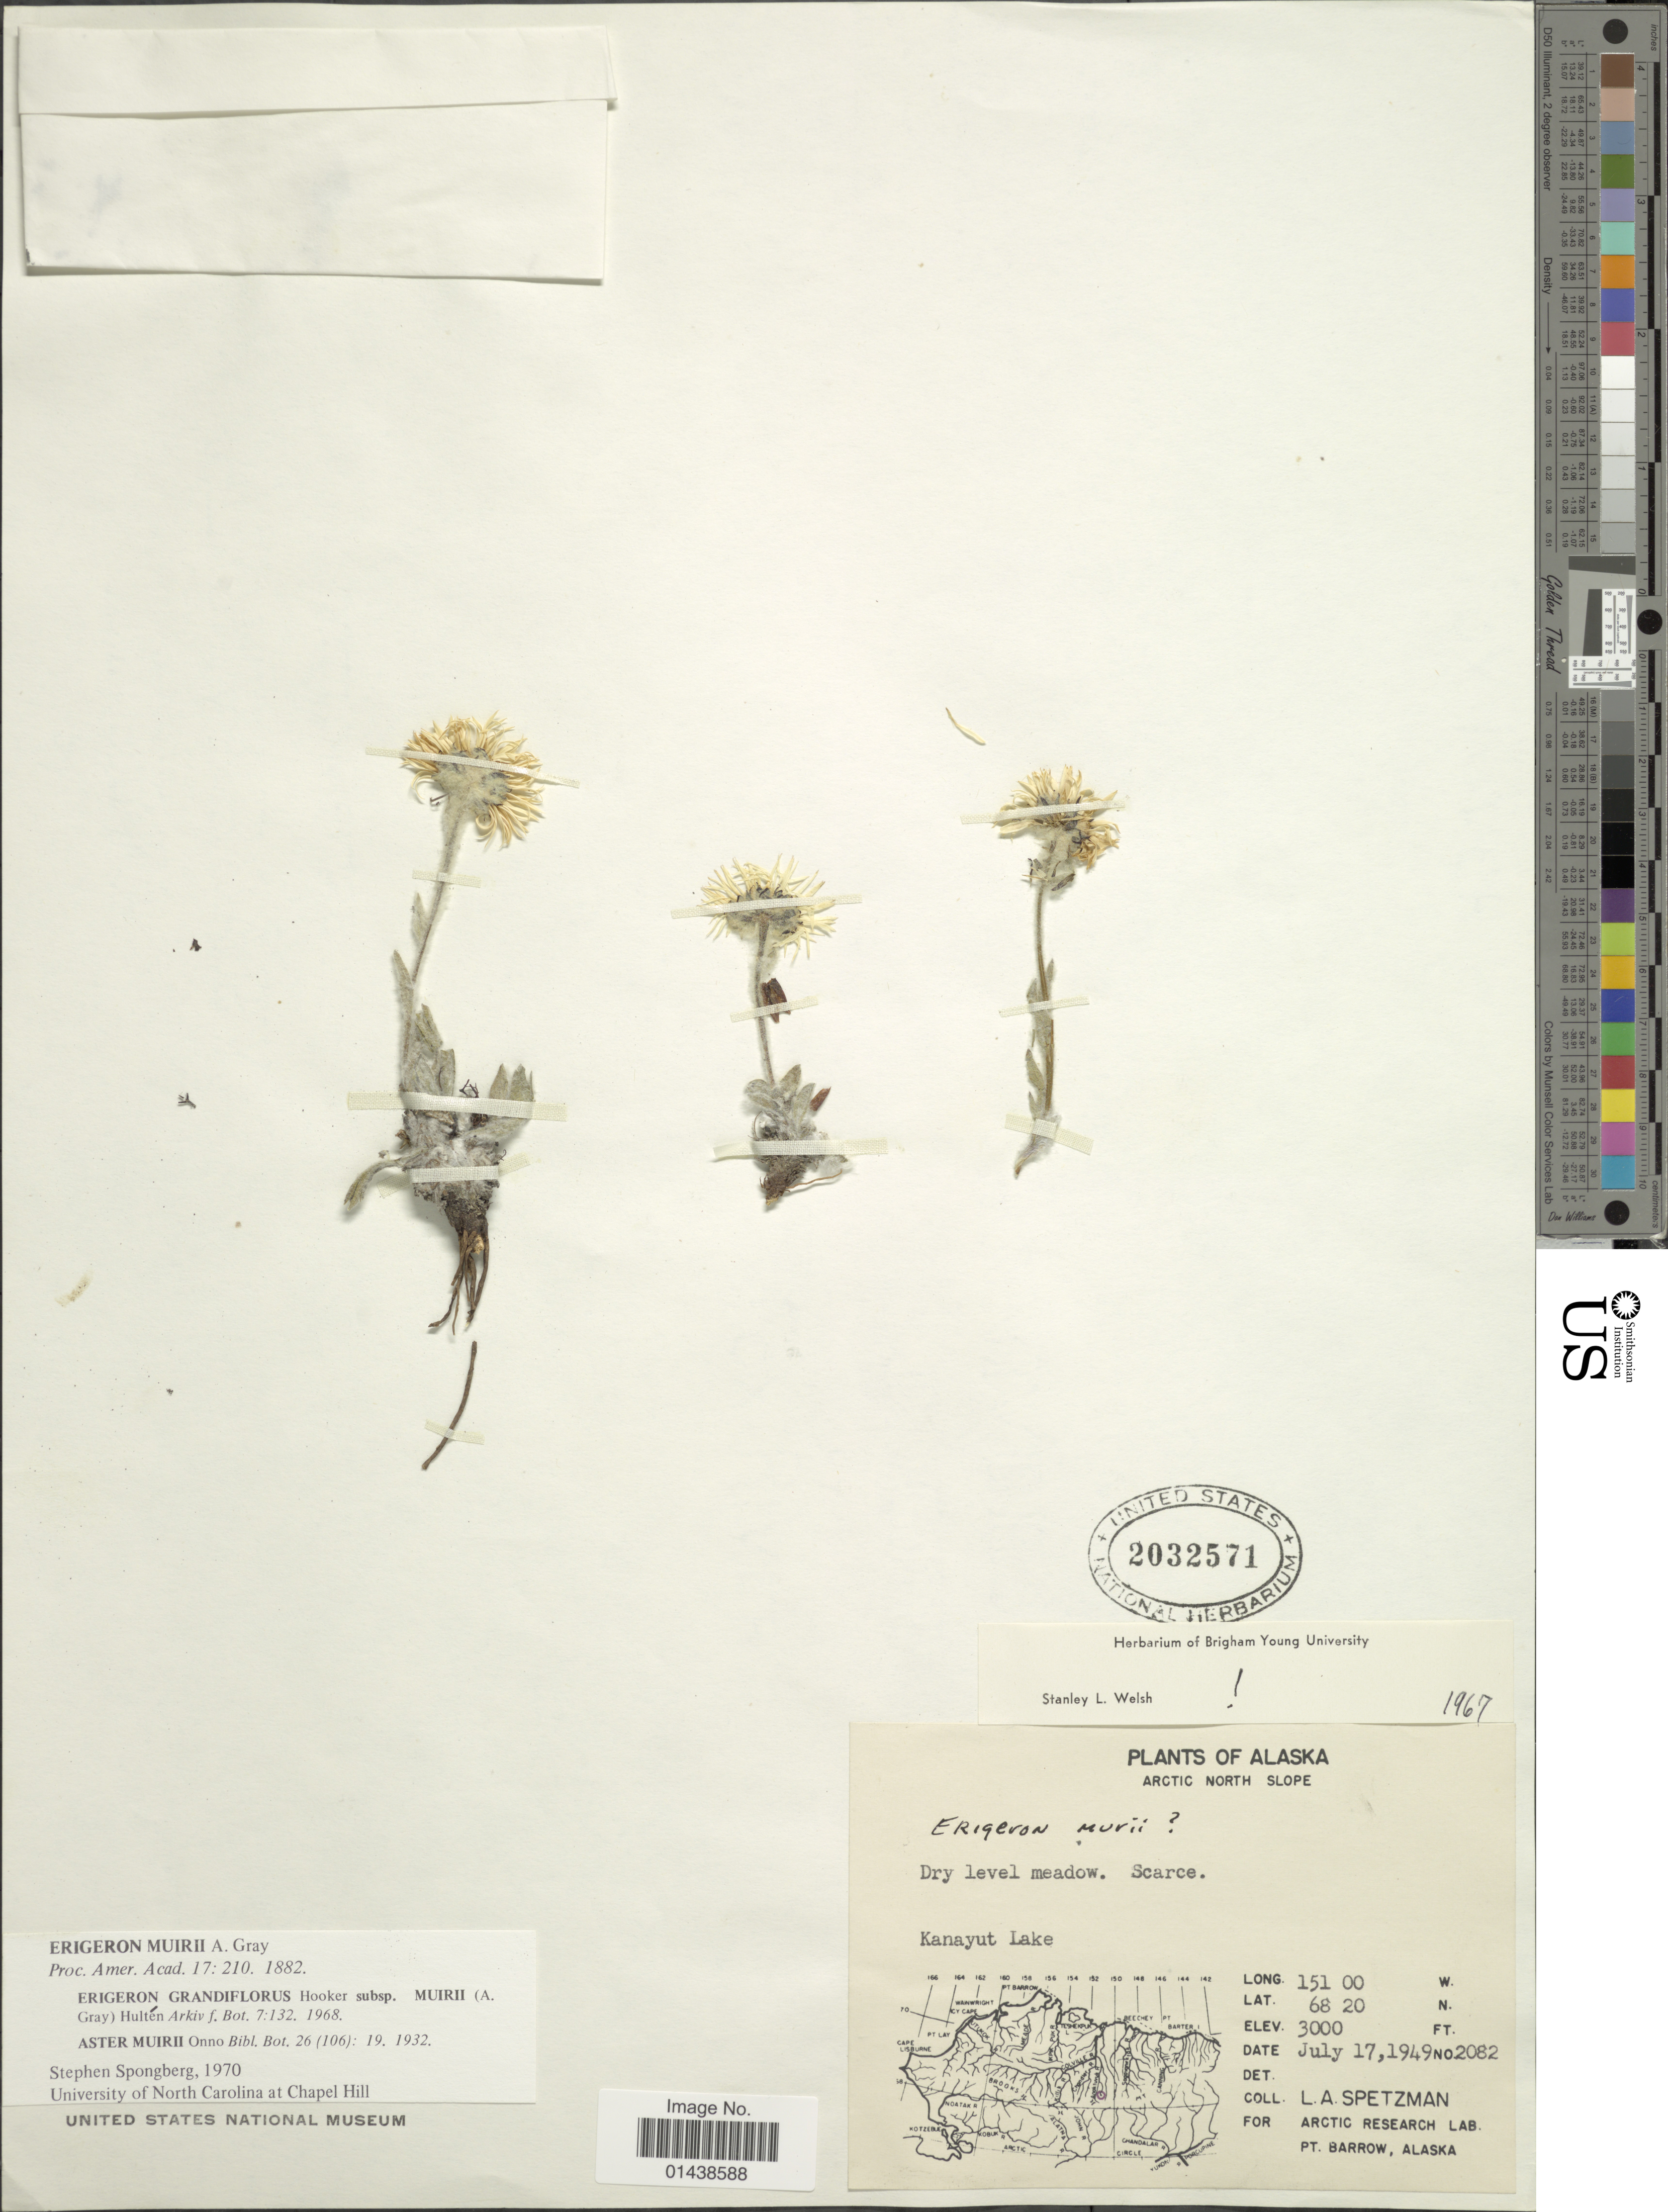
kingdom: Plantae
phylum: Tracheophyta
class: Magnoliopsida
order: Asterales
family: Asteraceae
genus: Erigeron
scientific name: Erigeron muirii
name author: A. Gray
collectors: L. Spetzman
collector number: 2082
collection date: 1949-07-17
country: United States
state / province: Alaska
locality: Arctic north slope. Kanayut Lake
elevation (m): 914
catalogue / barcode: US 2032571